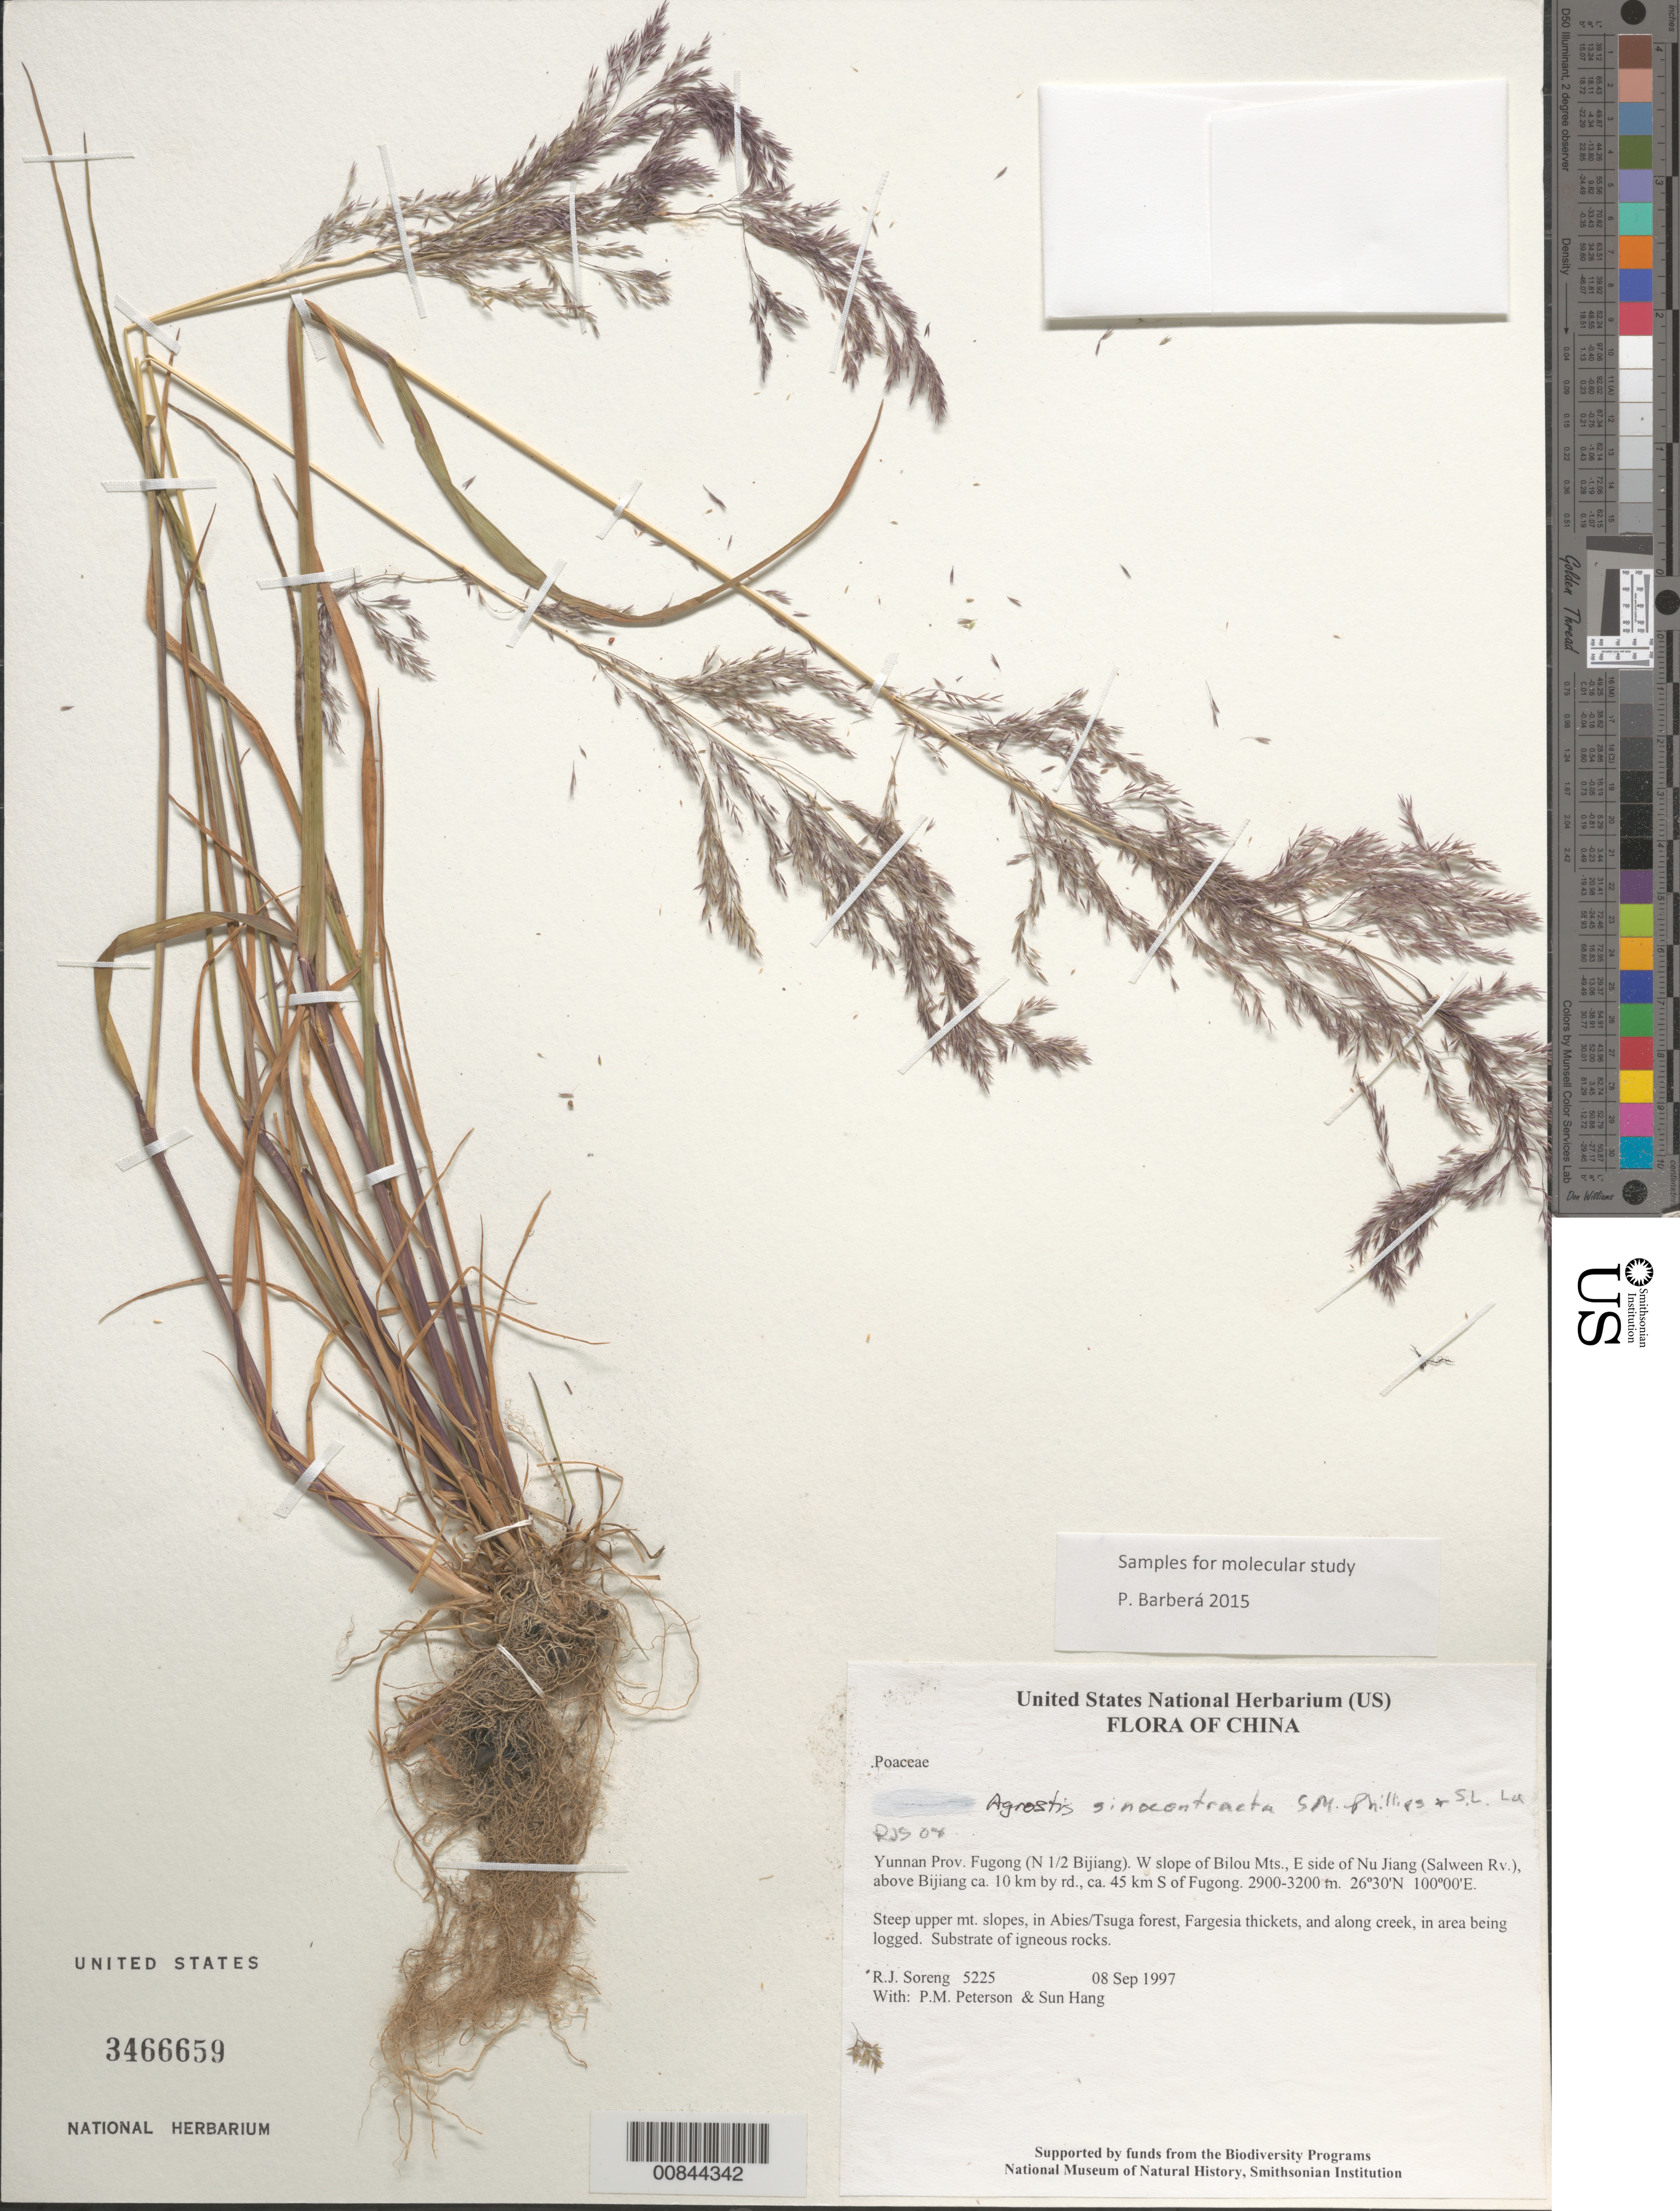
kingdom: Plantae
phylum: Tracheophyta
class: Liliopsida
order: Poales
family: Poaceae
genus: Agrostis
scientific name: Agrostis sinocontracta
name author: S.M. Phillips & S.L. Lu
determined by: Soreng, Robert J., Research Associate (BOT), Smithsonian Institution - National Museum of Natural History (UNITED STATES)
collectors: R. J. Soreng, P. M. Peterson & Sun Hang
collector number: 5225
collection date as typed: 08 Sep 1997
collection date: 1997-09-08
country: China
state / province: Yunnan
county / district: Fugong (N 1/2 Bijiang)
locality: W slope of Bilou Mts., E side of Nu Jiang (Salween Rv.), above Bijiang ca. 10 km by rd., ca. 45 km S of Fugong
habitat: Steep upper mt. slopes, in Abies/Tsuga forest, Fargesia thickets, and along creek, in area being logged. Substrate of igneou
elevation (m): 2900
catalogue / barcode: US 3466659